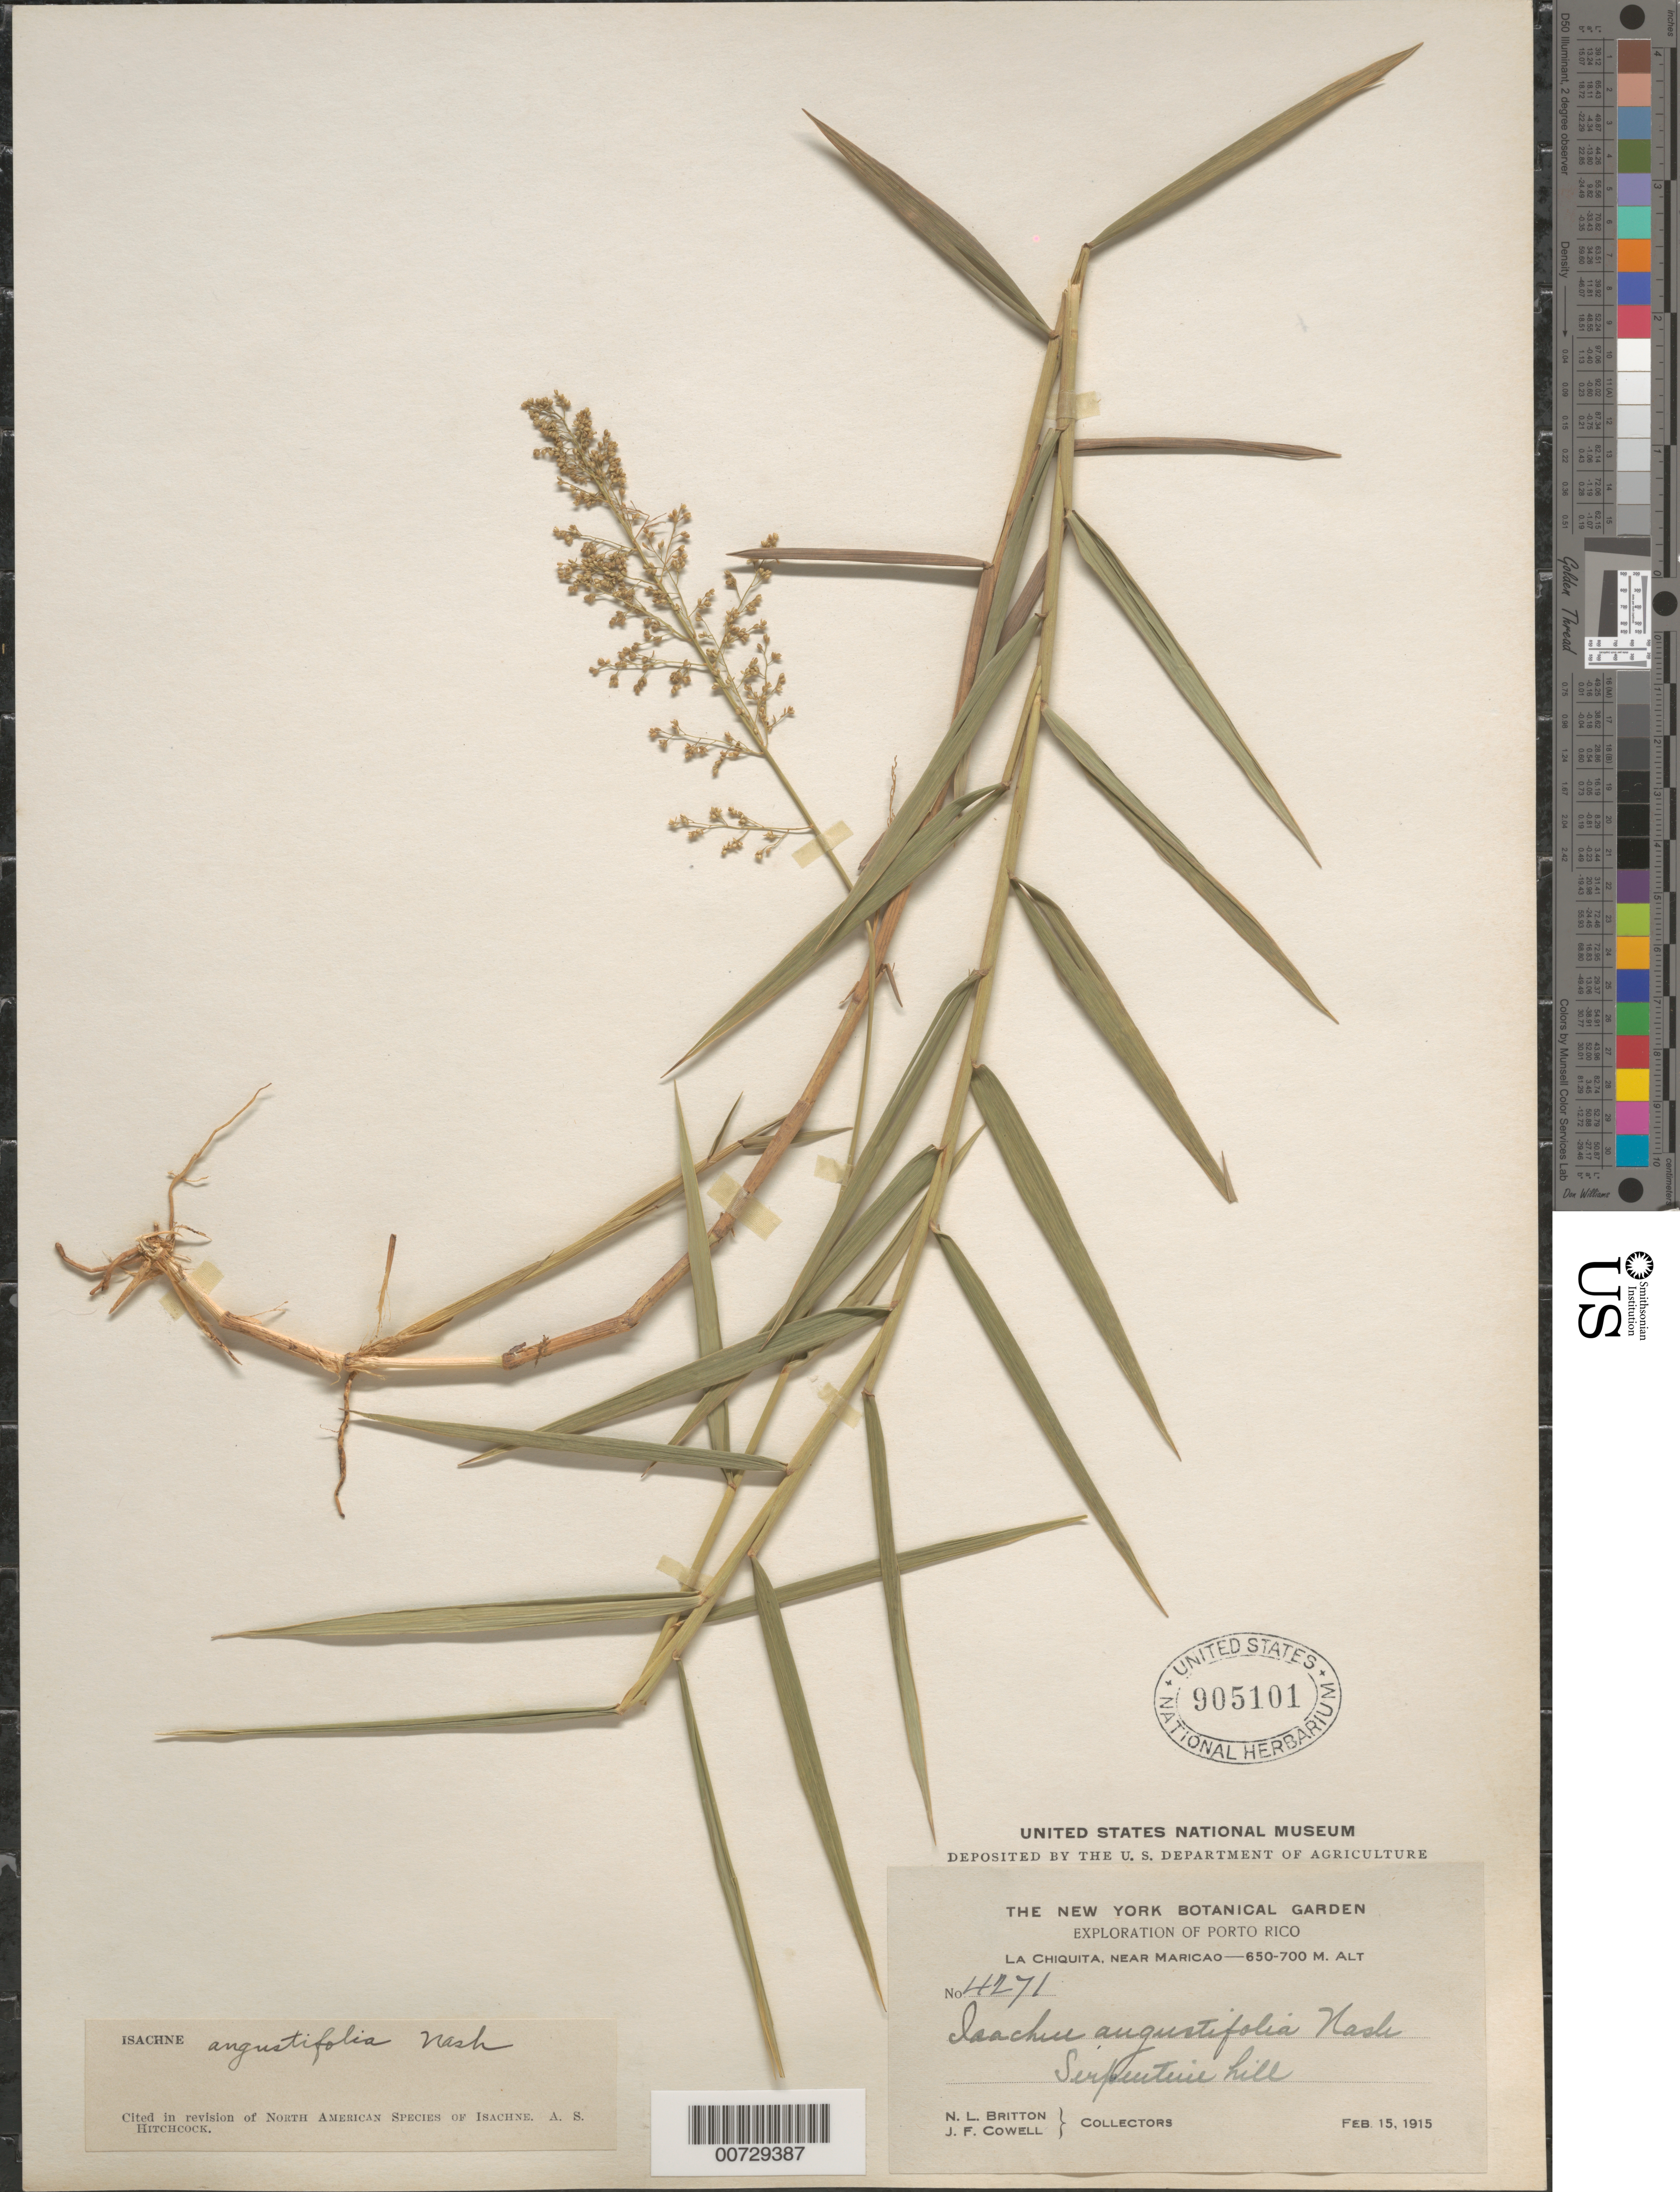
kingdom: Plantae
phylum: Tracheophyta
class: Liliopsida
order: Poales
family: Poaceae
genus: Isachne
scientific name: Isachne angustifolia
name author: Nash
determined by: Hitchcock, Albert S.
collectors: N. Britton & J. F. Cowell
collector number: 4271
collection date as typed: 15 Feb 1915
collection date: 1915-02-15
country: Puerto Rico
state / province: Maricao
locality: La Chiquita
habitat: Serpentine hill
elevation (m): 650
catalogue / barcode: US 905101